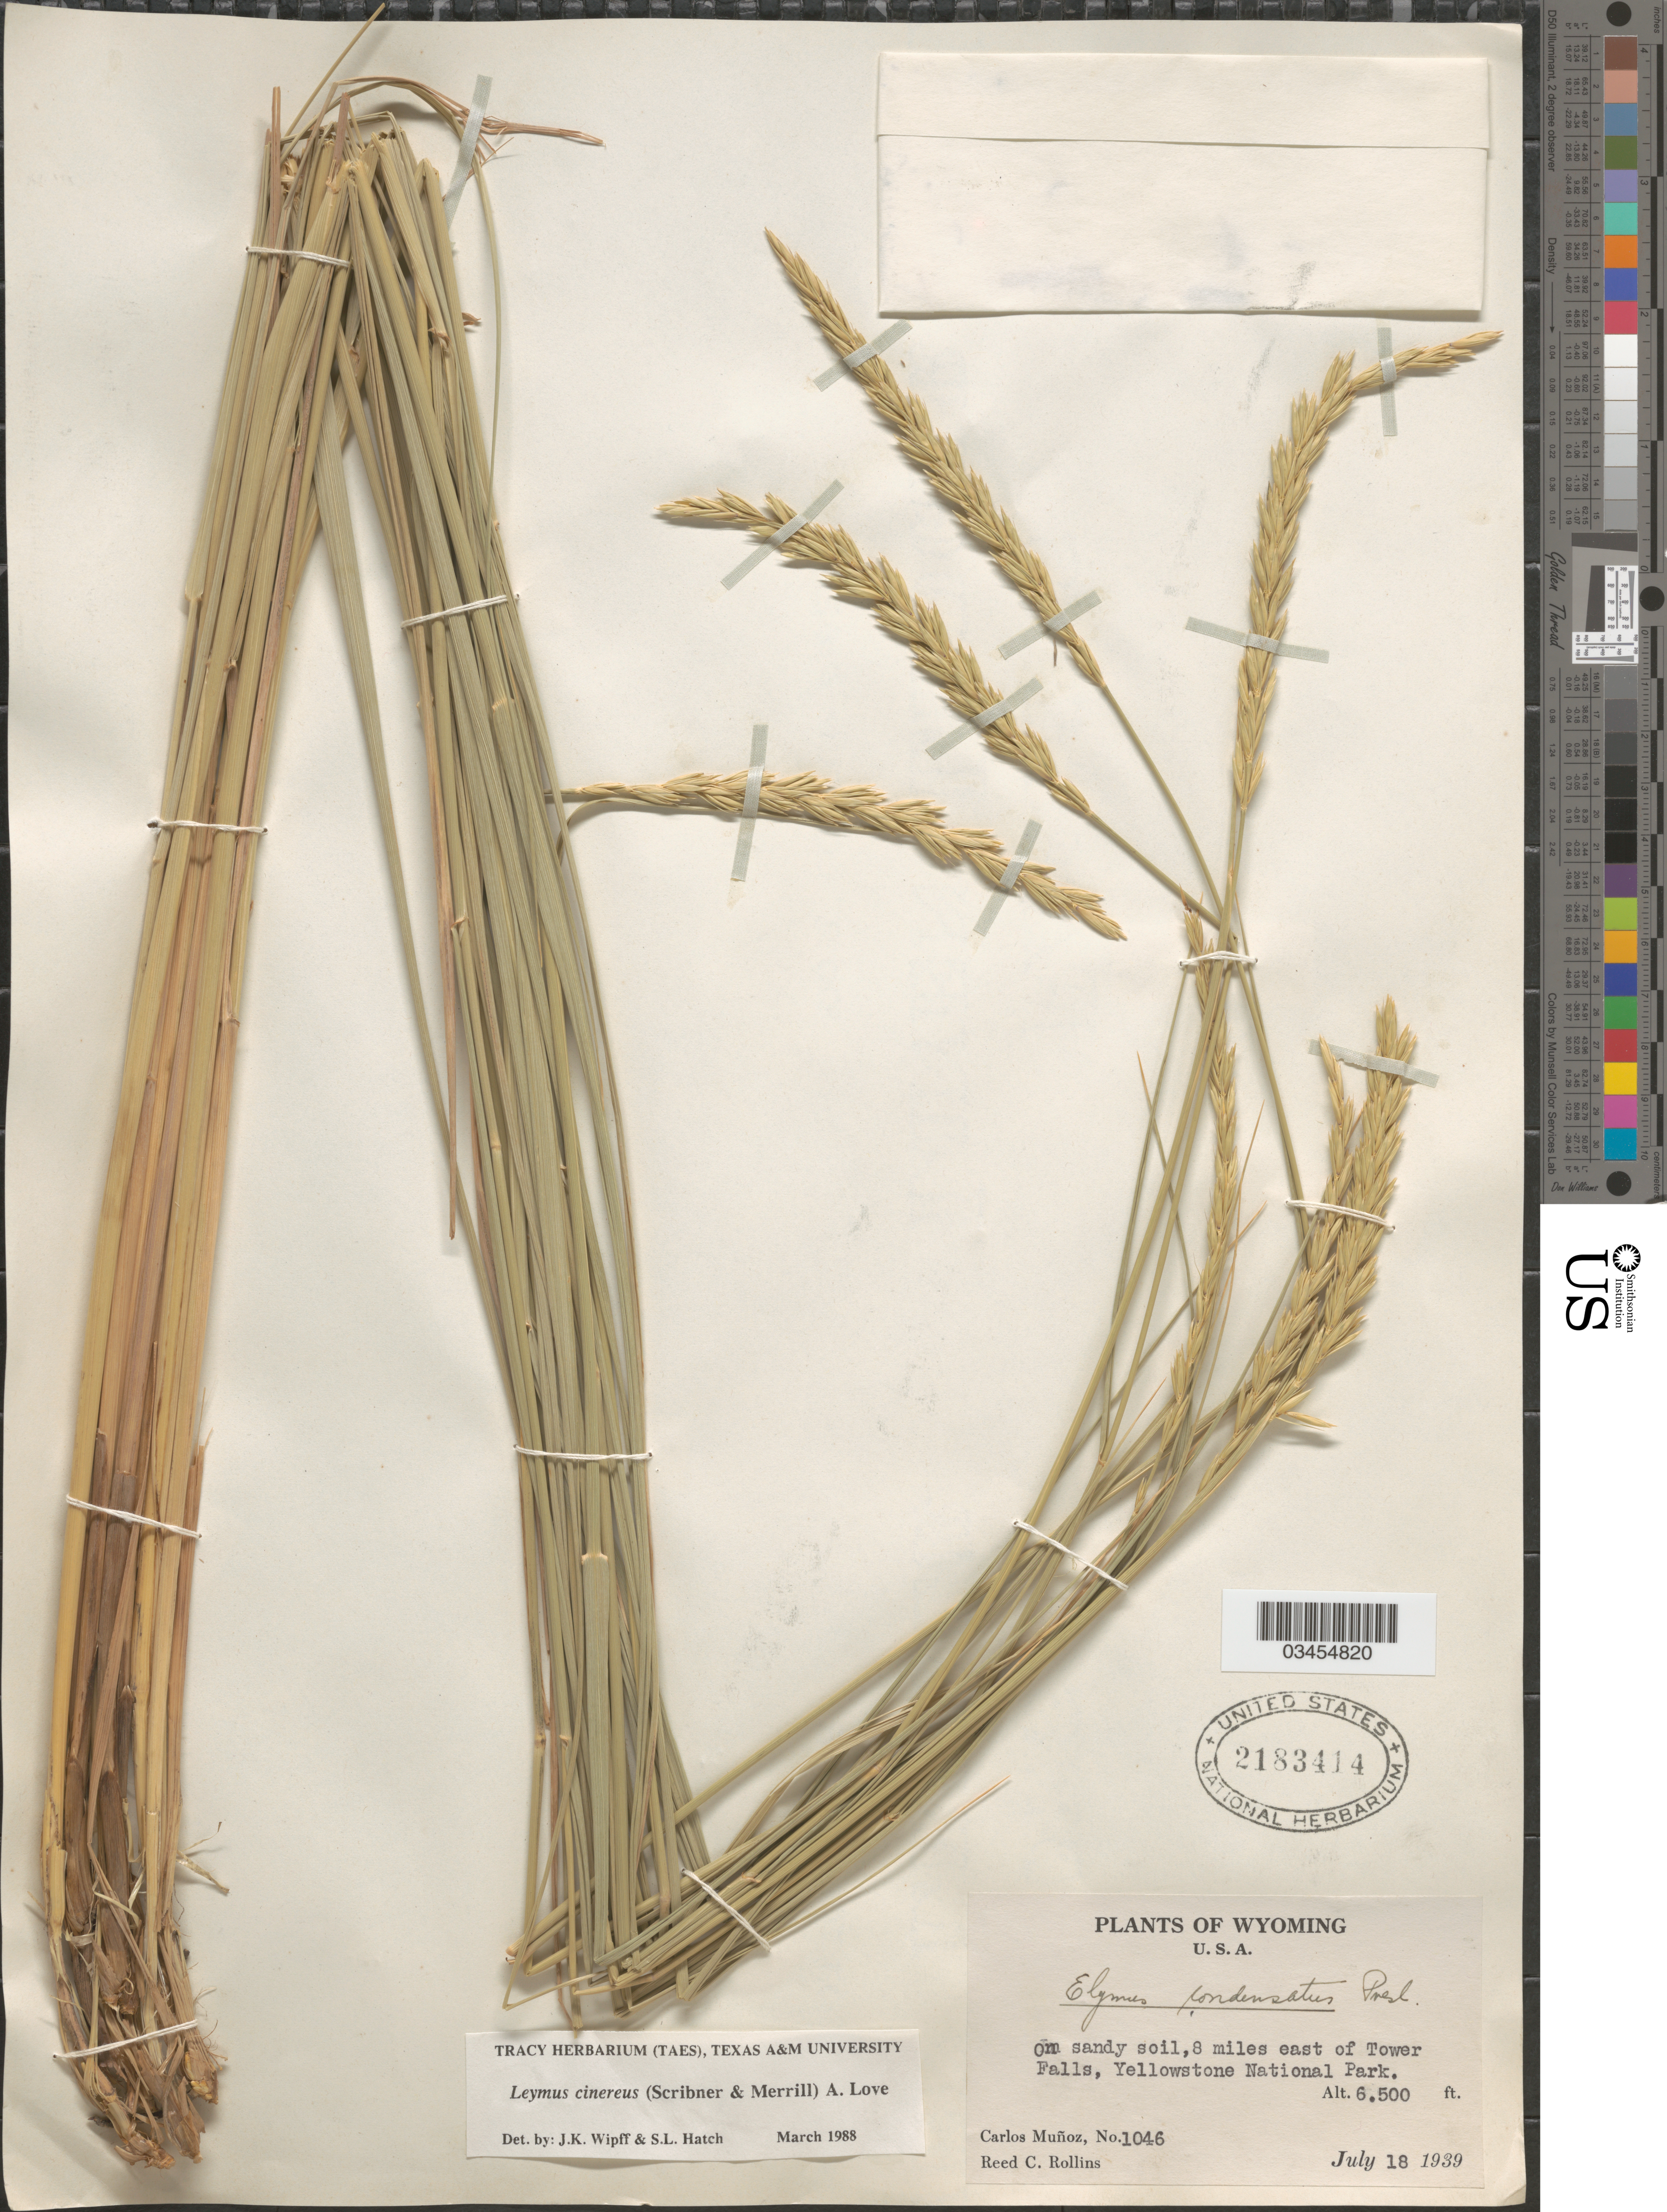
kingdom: Plantae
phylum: Tracheophyta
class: Liliopsida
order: Poales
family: Poaceae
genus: Leymus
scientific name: Leymus cinereus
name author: (Scribn. & Merr.) Á. Löve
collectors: C. Muñoz & R. C. Rollins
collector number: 1046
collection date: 1939-07-18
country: United States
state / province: Wyoming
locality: On sandy soil, 8 miles east of Tower Falls, Yellowstone National Park.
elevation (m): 1981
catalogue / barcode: US 2183414